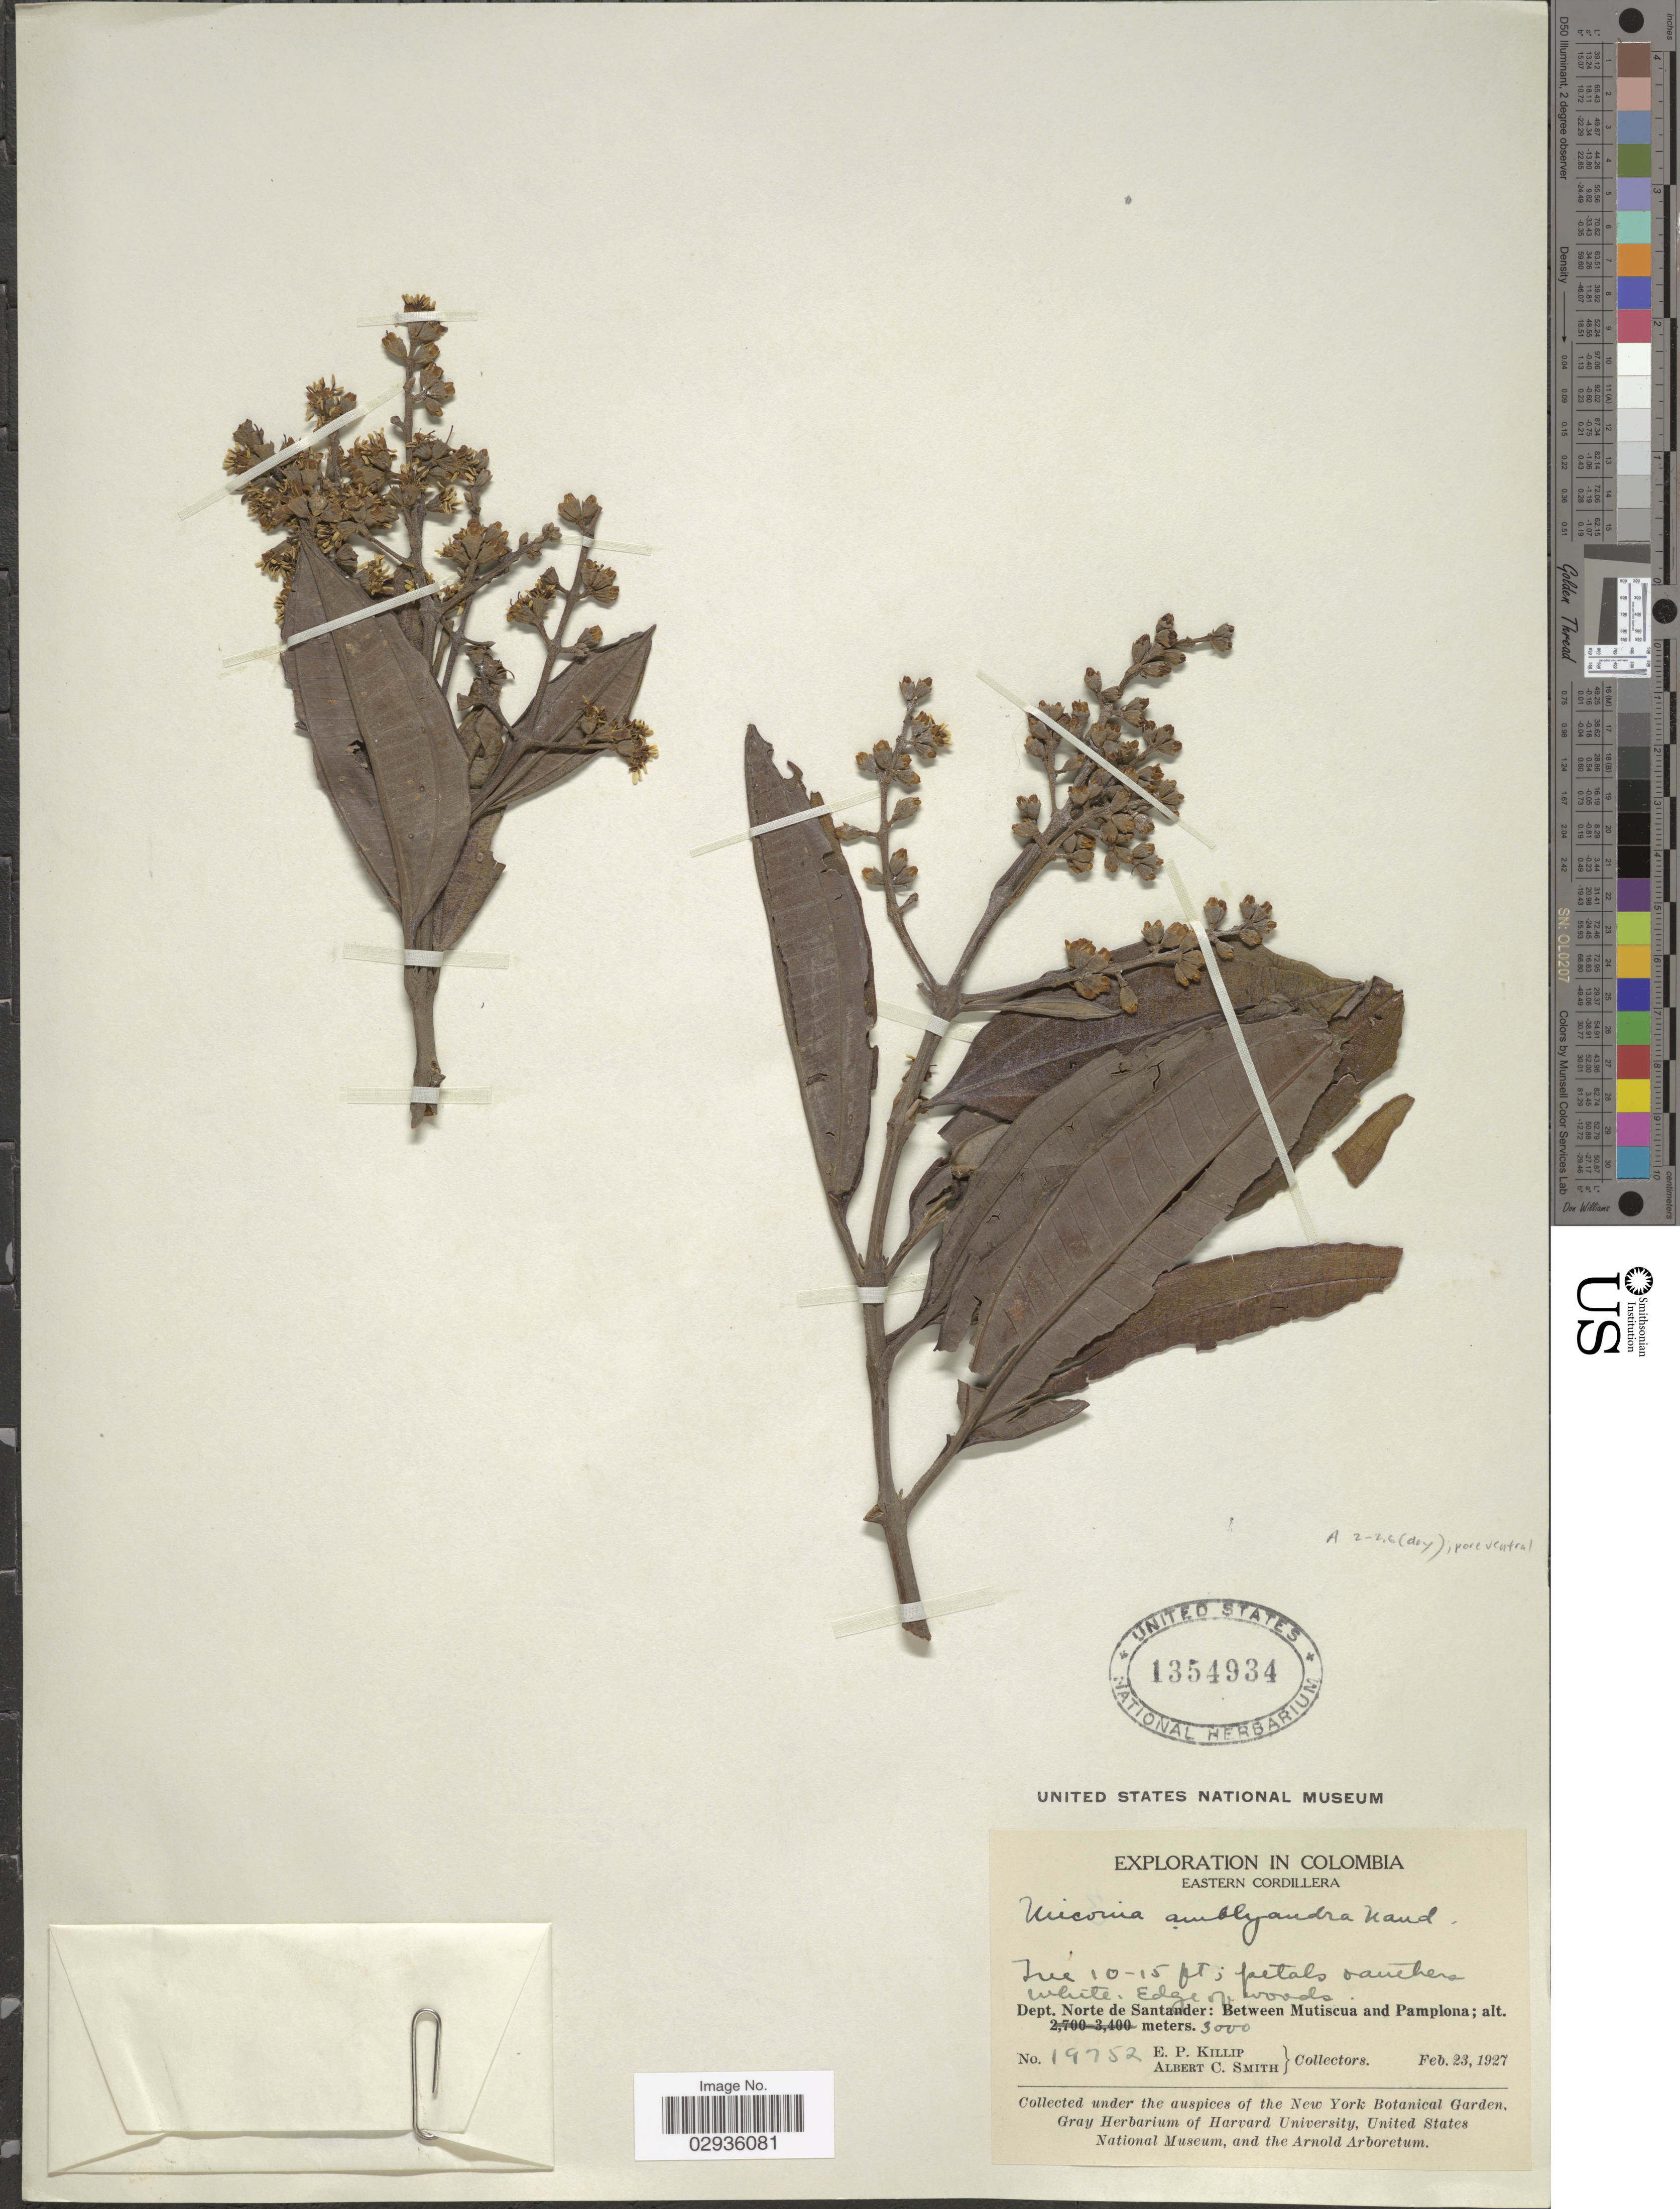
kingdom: Plantae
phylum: Tracheophyta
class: Magnoliopsida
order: Myrtales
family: Melastomataceae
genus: Miconia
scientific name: Miconia amblyandra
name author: Naudin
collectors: E. P. Killip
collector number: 19752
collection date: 1927-02-23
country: Colombia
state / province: Norte de Santander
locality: Eastern Cordillera. Dept. Norte de Santander: Between Mutiscua and Pamplona.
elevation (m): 3000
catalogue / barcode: US 1354934